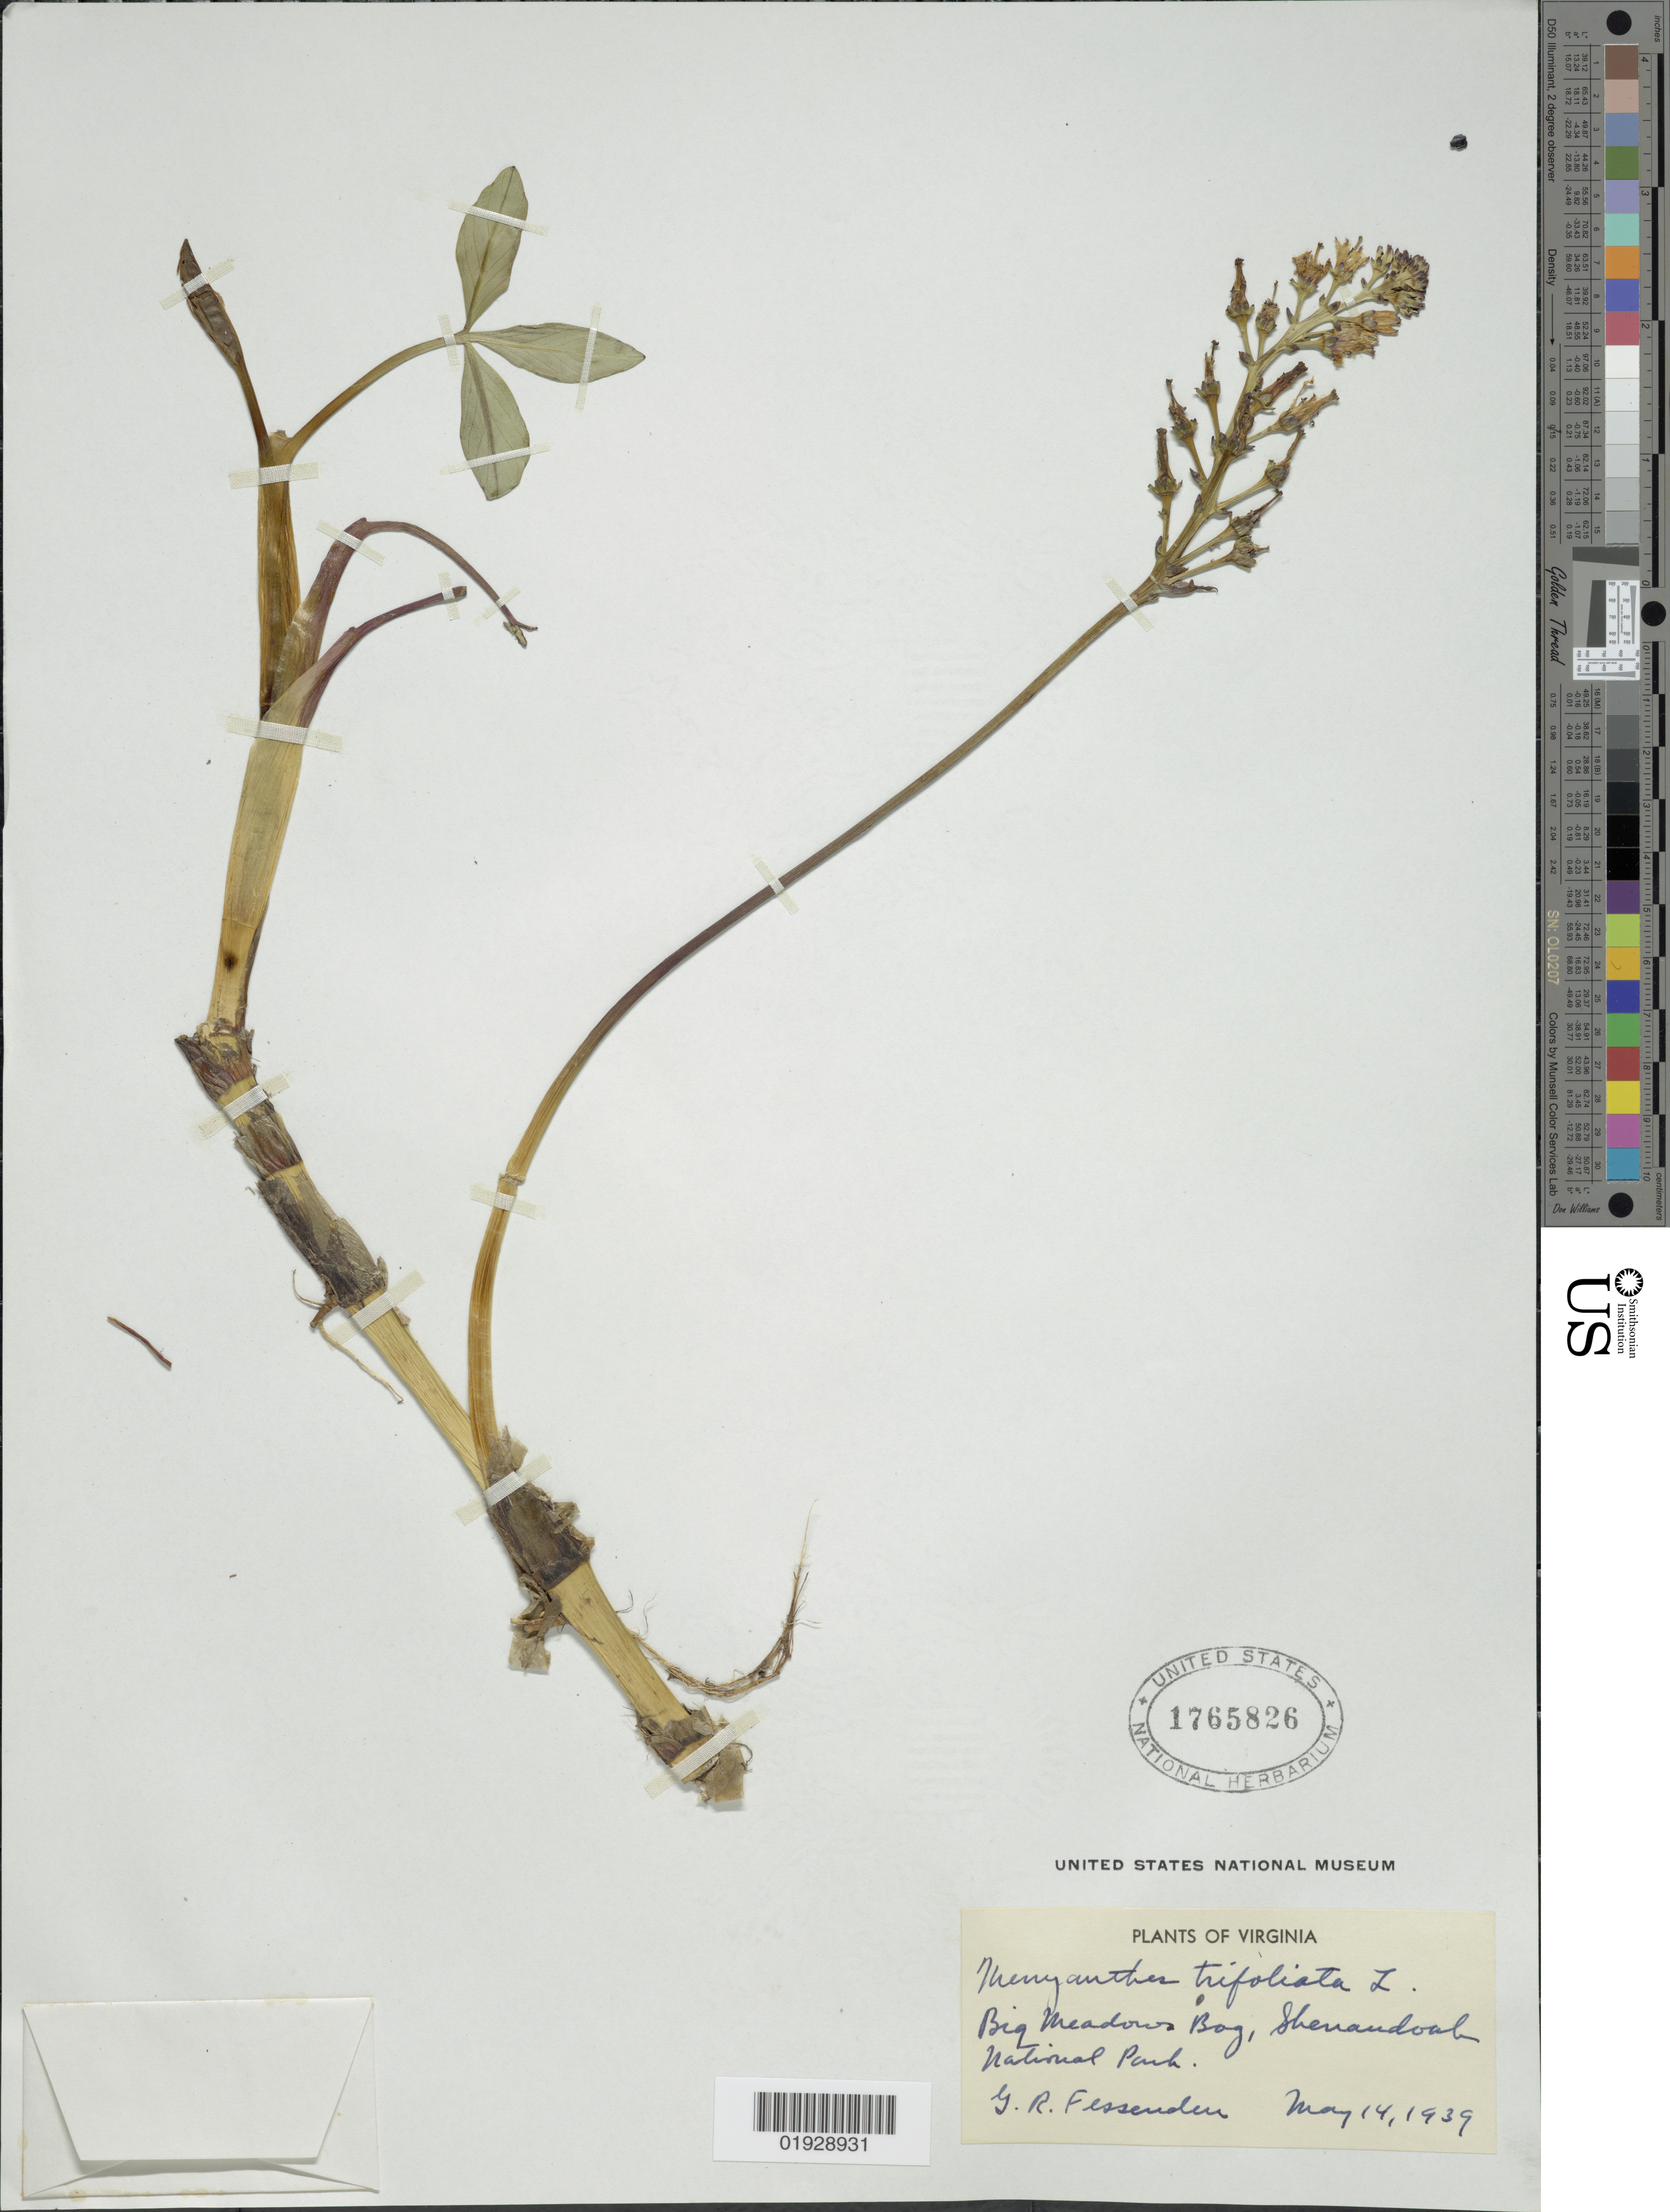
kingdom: Plantae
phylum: Tracheophyta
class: Magnoliopsida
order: Asterales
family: Menyanthaceae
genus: Menyanthes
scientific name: Menyanthes trifoliata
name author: L.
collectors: G. Fessenden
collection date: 1939-05-14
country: United States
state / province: Virginia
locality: Big Meadows Bog, Shenandoah National Park.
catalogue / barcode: US 1765826